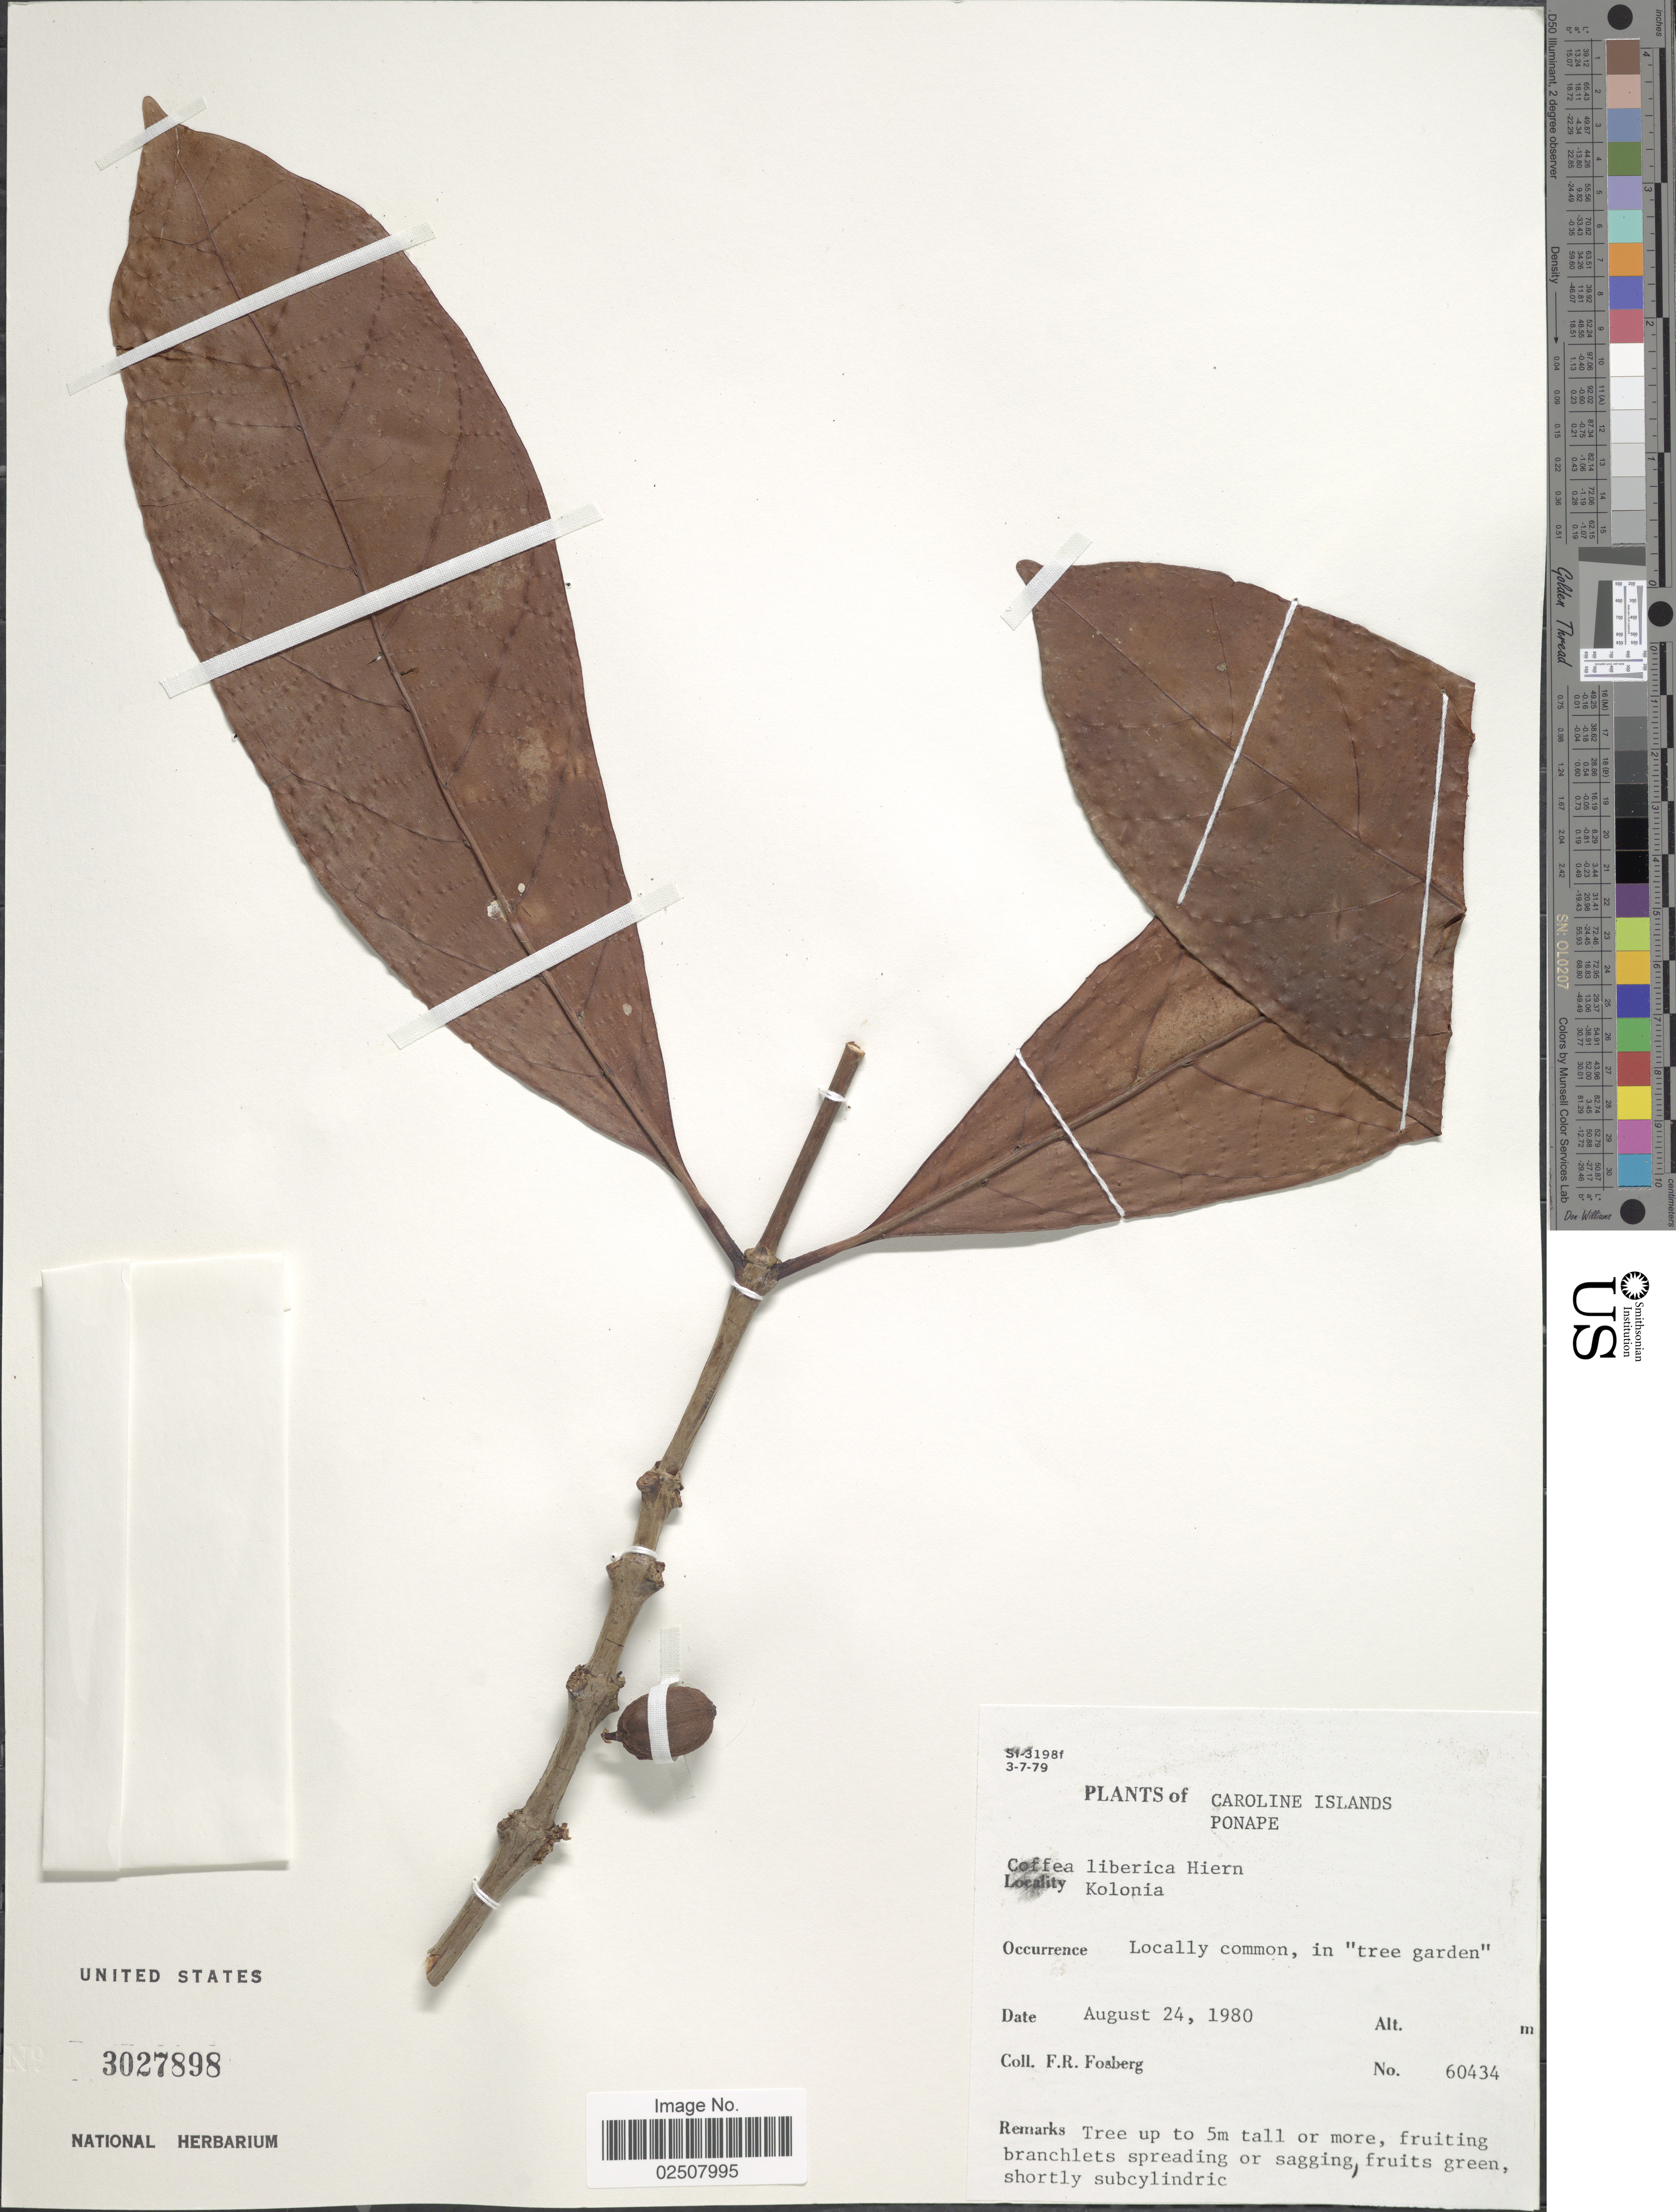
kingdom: Plantae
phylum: Tracheophyta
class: Magnoliopsida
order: Gentianales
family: Rubiaceae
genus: Coffea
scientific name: Coffea liberica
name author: Hiern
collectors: F. R. Fosberg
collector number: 60434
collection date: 1980-08-24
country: Micronesia, Federated States of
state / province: Pohnpei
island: Pohnpei [Ponape]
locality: Caroline Islands, Ponape, Kolonia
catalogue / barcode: US 3027898